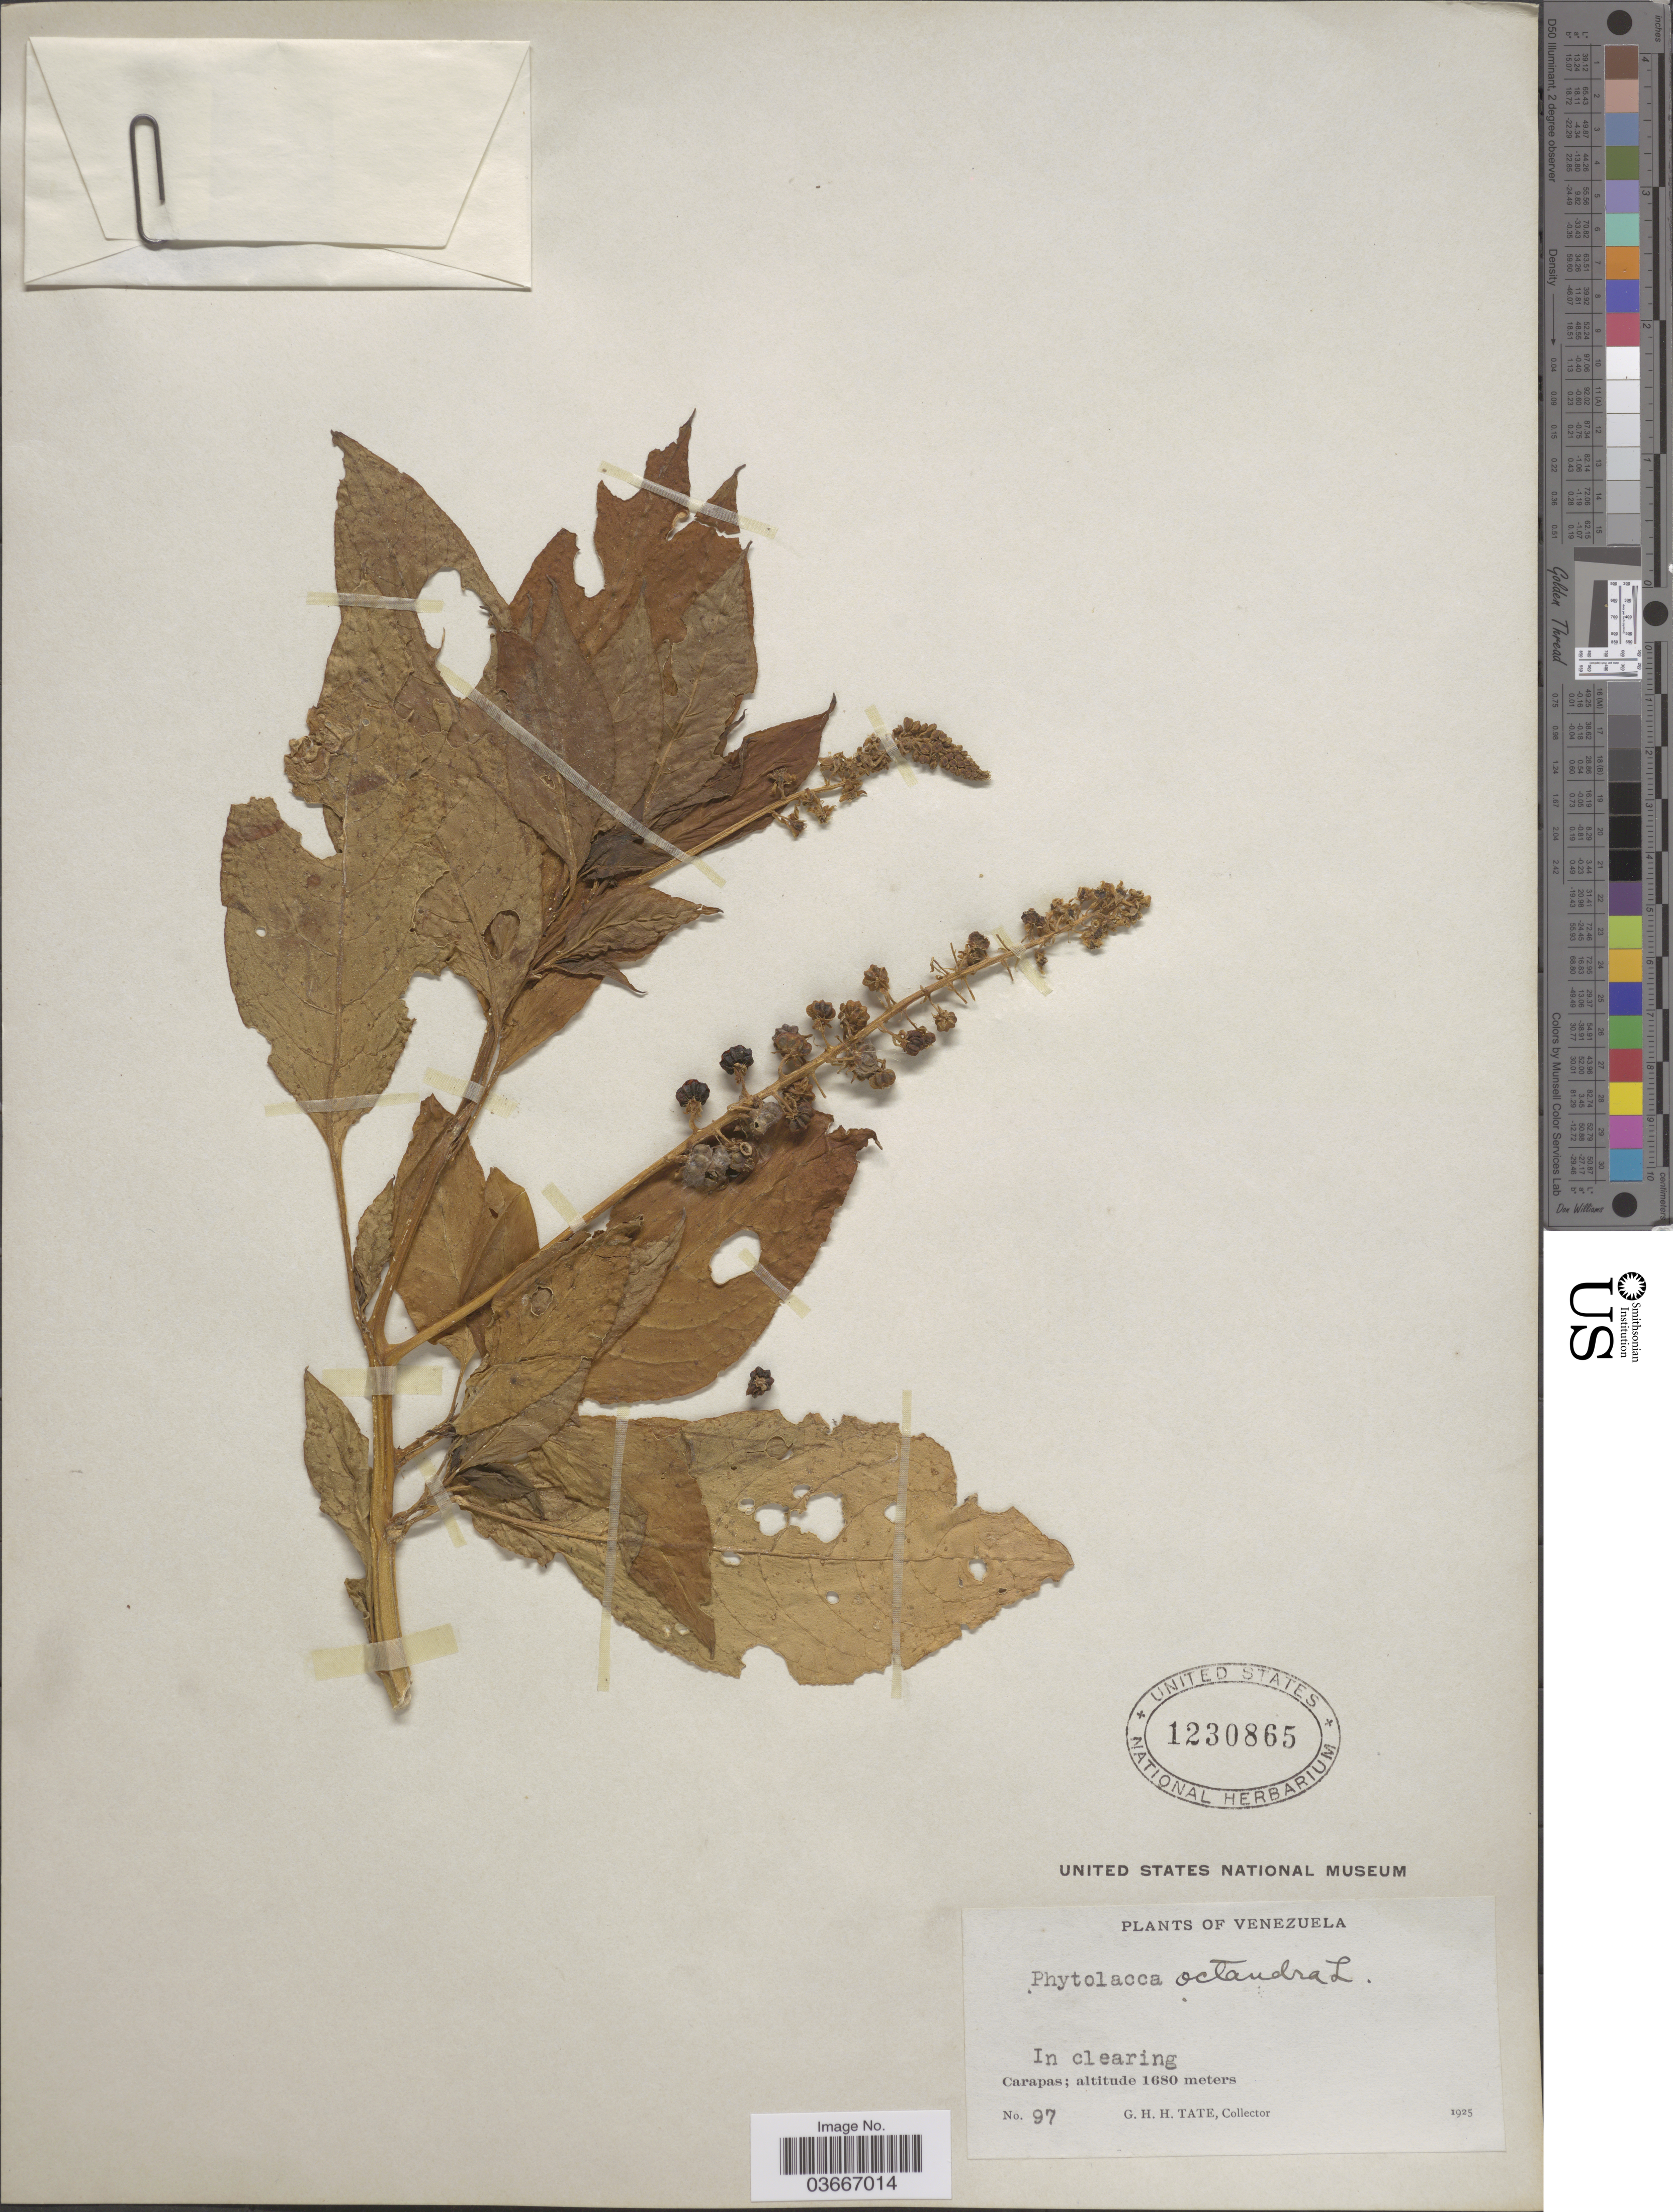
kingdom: Plantae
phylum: Tracheophyta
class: Magnoliopsida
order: Caryophyllales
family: Phytolaccaceae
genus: Phytolacca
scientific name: Phytolacca rugosa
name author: A. Braun & C.D. Bouché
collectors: G. H. H.Tate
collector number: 97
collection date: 1925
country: Venezuela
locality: Carapas.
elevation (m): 1680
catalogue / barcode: US 1230865